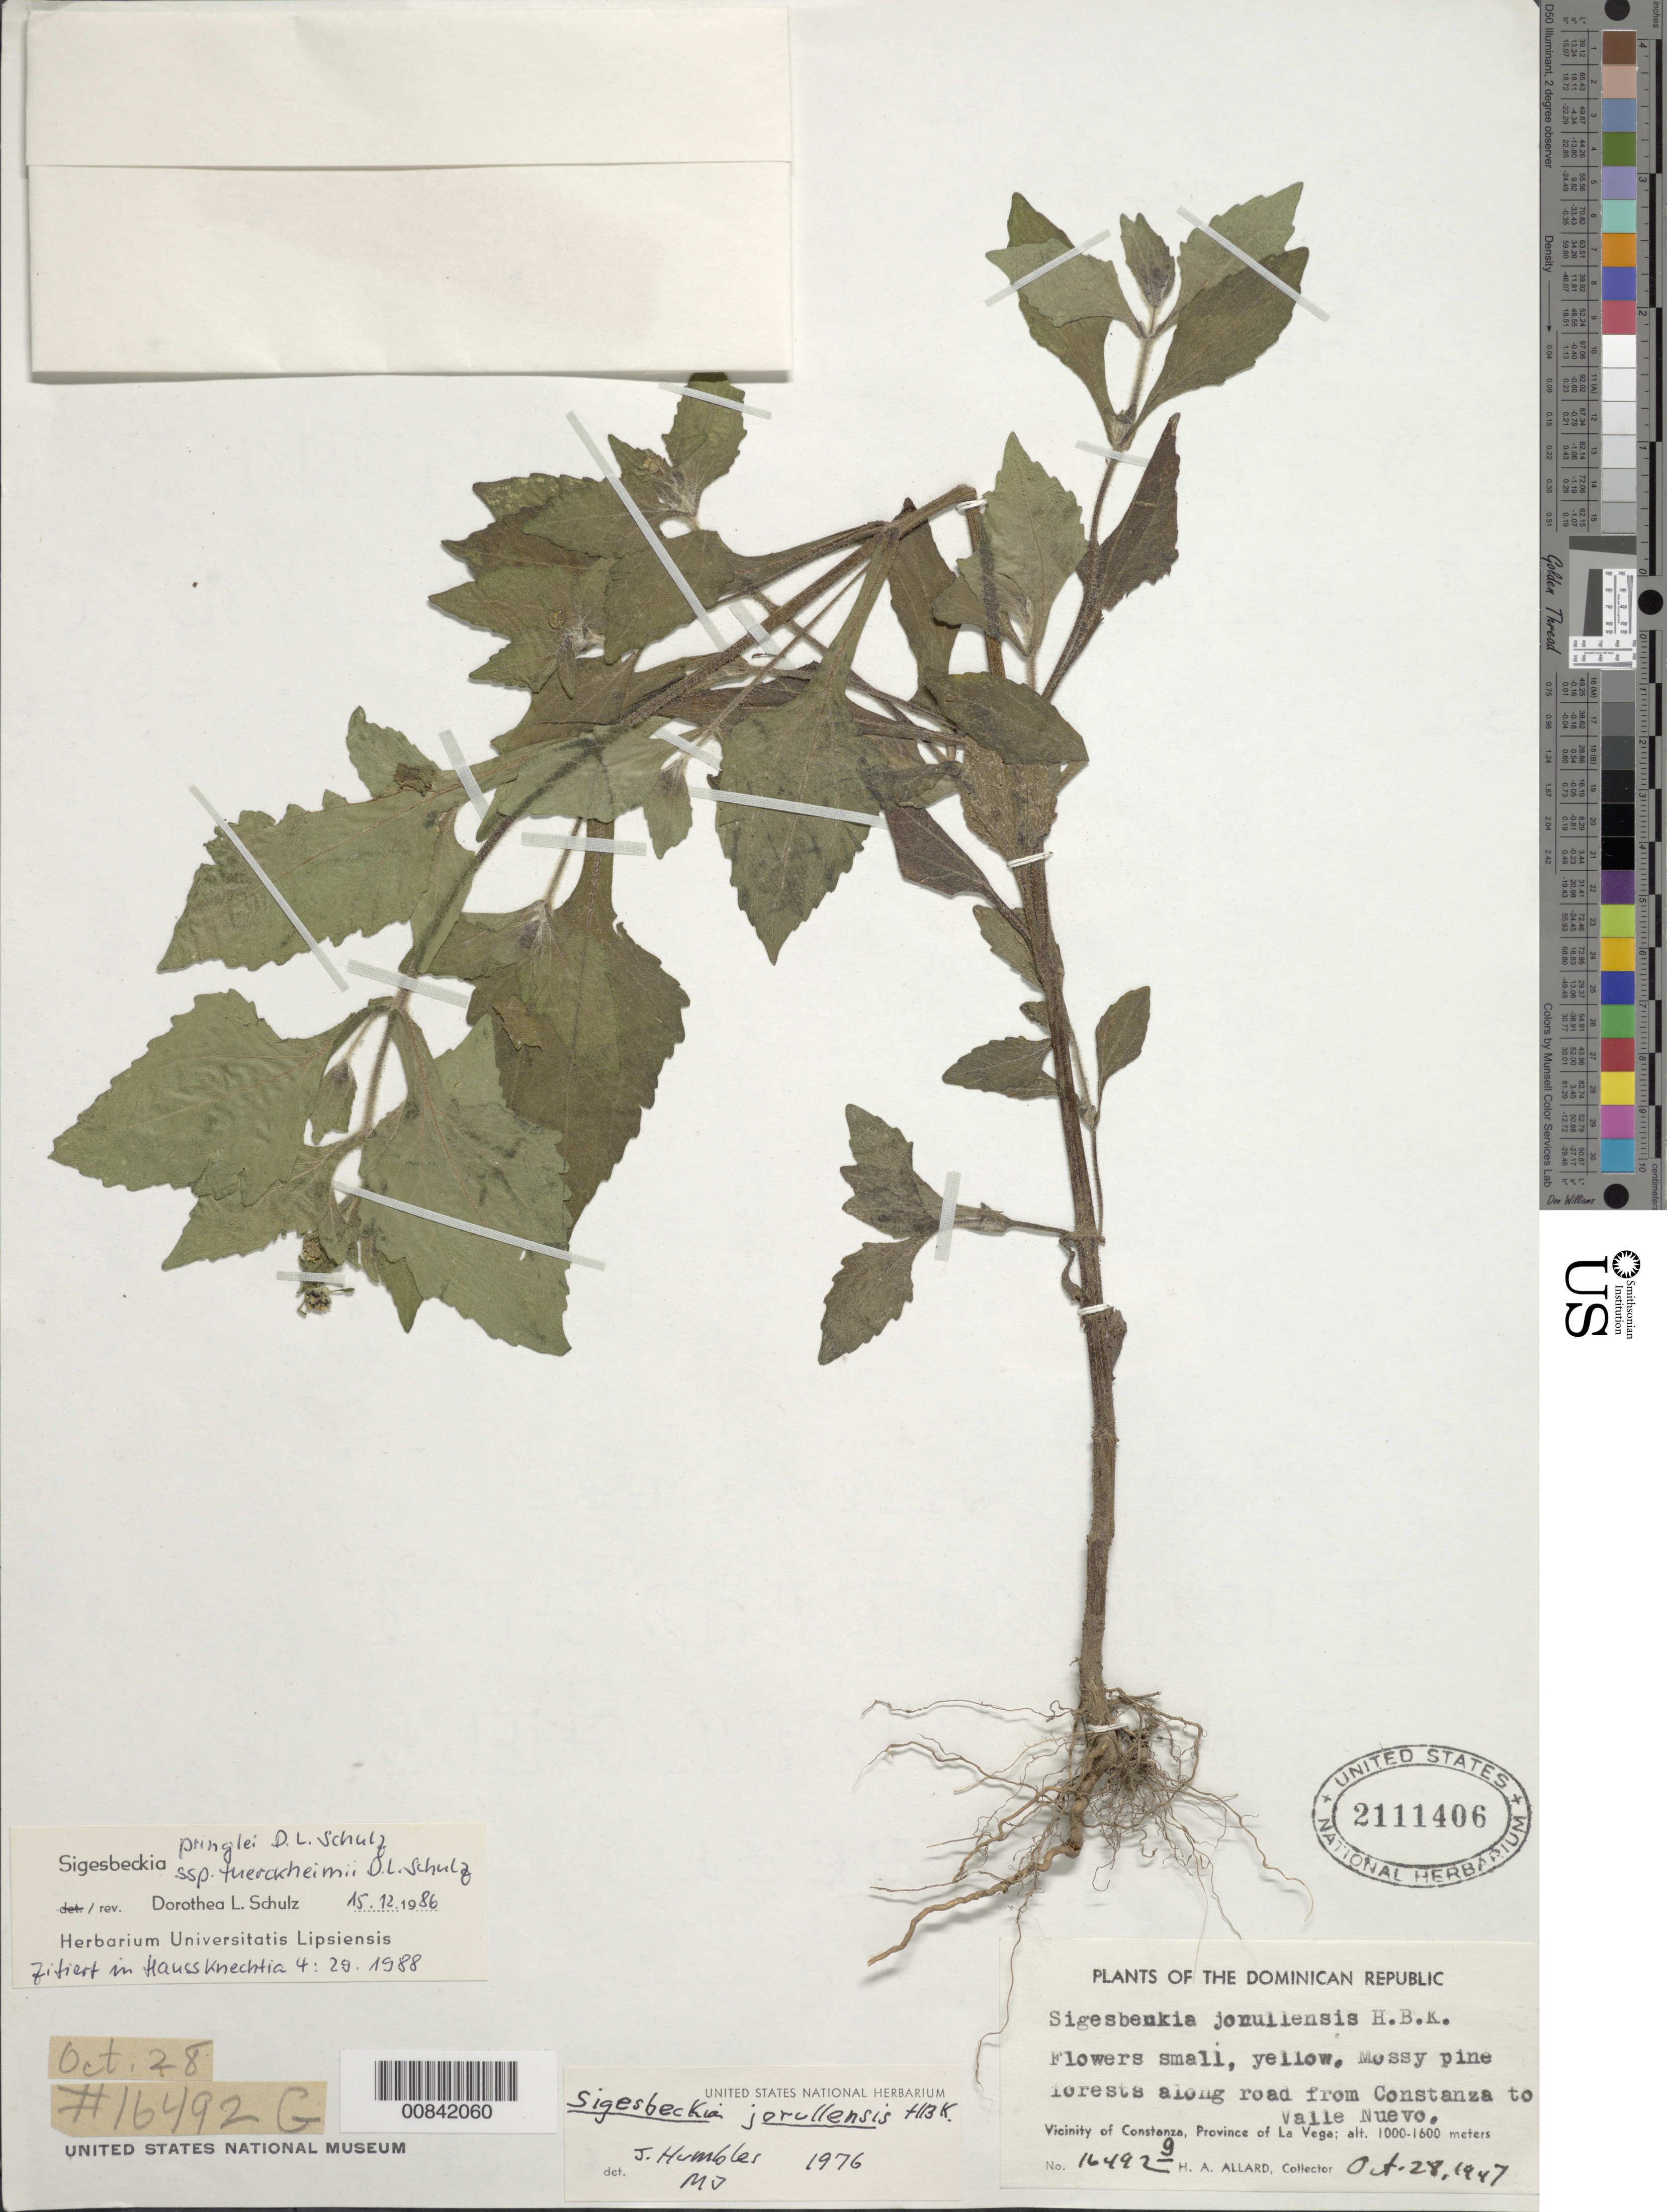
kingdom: Plantae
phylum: Tracheophyta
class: Magnoliopsida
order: Asterales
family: Asteraceae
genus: Sigesbeckia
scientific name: Sigesbeckia pringlei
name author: D.L. Schulz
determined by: Schulz, D. L.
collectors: H. A. Allard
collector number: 16492G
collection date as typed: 28 Oct 1947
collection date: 1947-10-28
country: Dominican Republic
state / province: La Vega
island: Hispaniola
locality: Vicinity of Constanza, along road from Constanza to Valle Nuevo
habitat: Mossy pine forests along road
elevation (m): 1000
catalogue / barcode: US 2111406